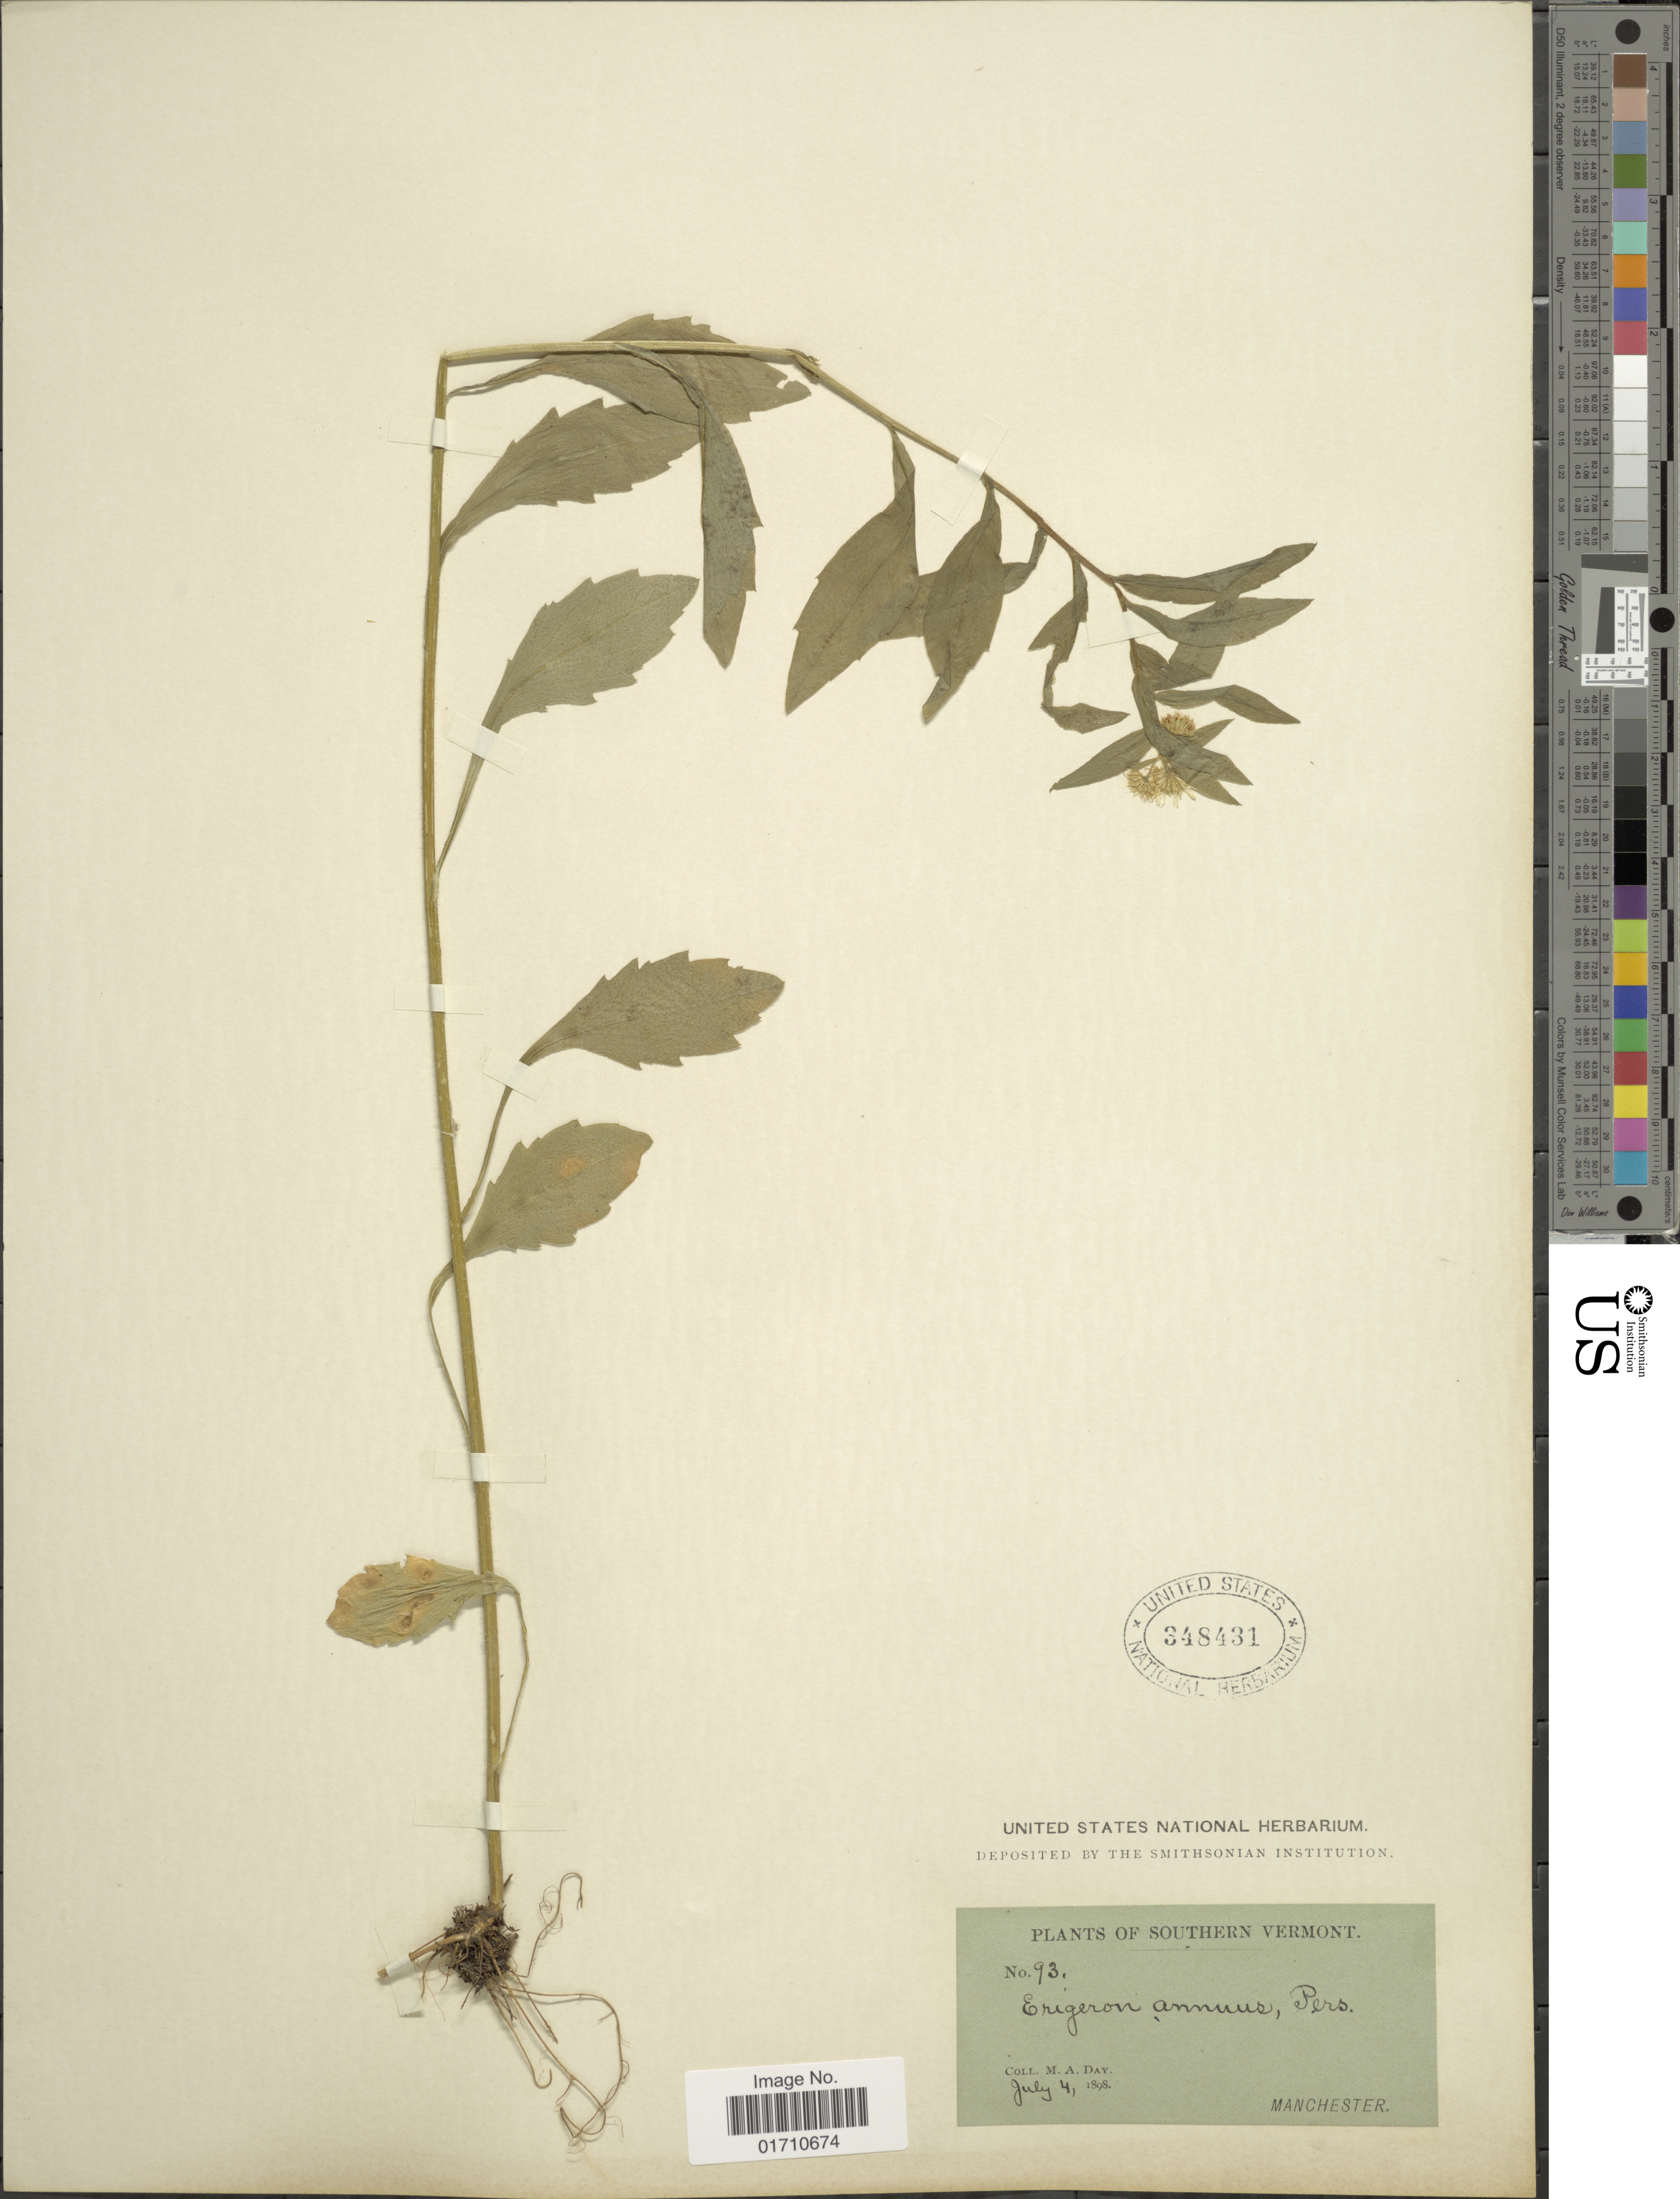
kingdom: Plantae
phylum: Tracheophyta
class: Magnoliopsida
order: Asterales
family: Asteraceae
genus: Erigeron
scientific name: Erigeron annuus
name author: (L.) Pers.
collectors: M. Day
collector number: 93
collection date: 1898-07-04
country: United States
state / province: Vermont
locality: Southern Vermont, Manchester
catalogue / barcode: US 348431